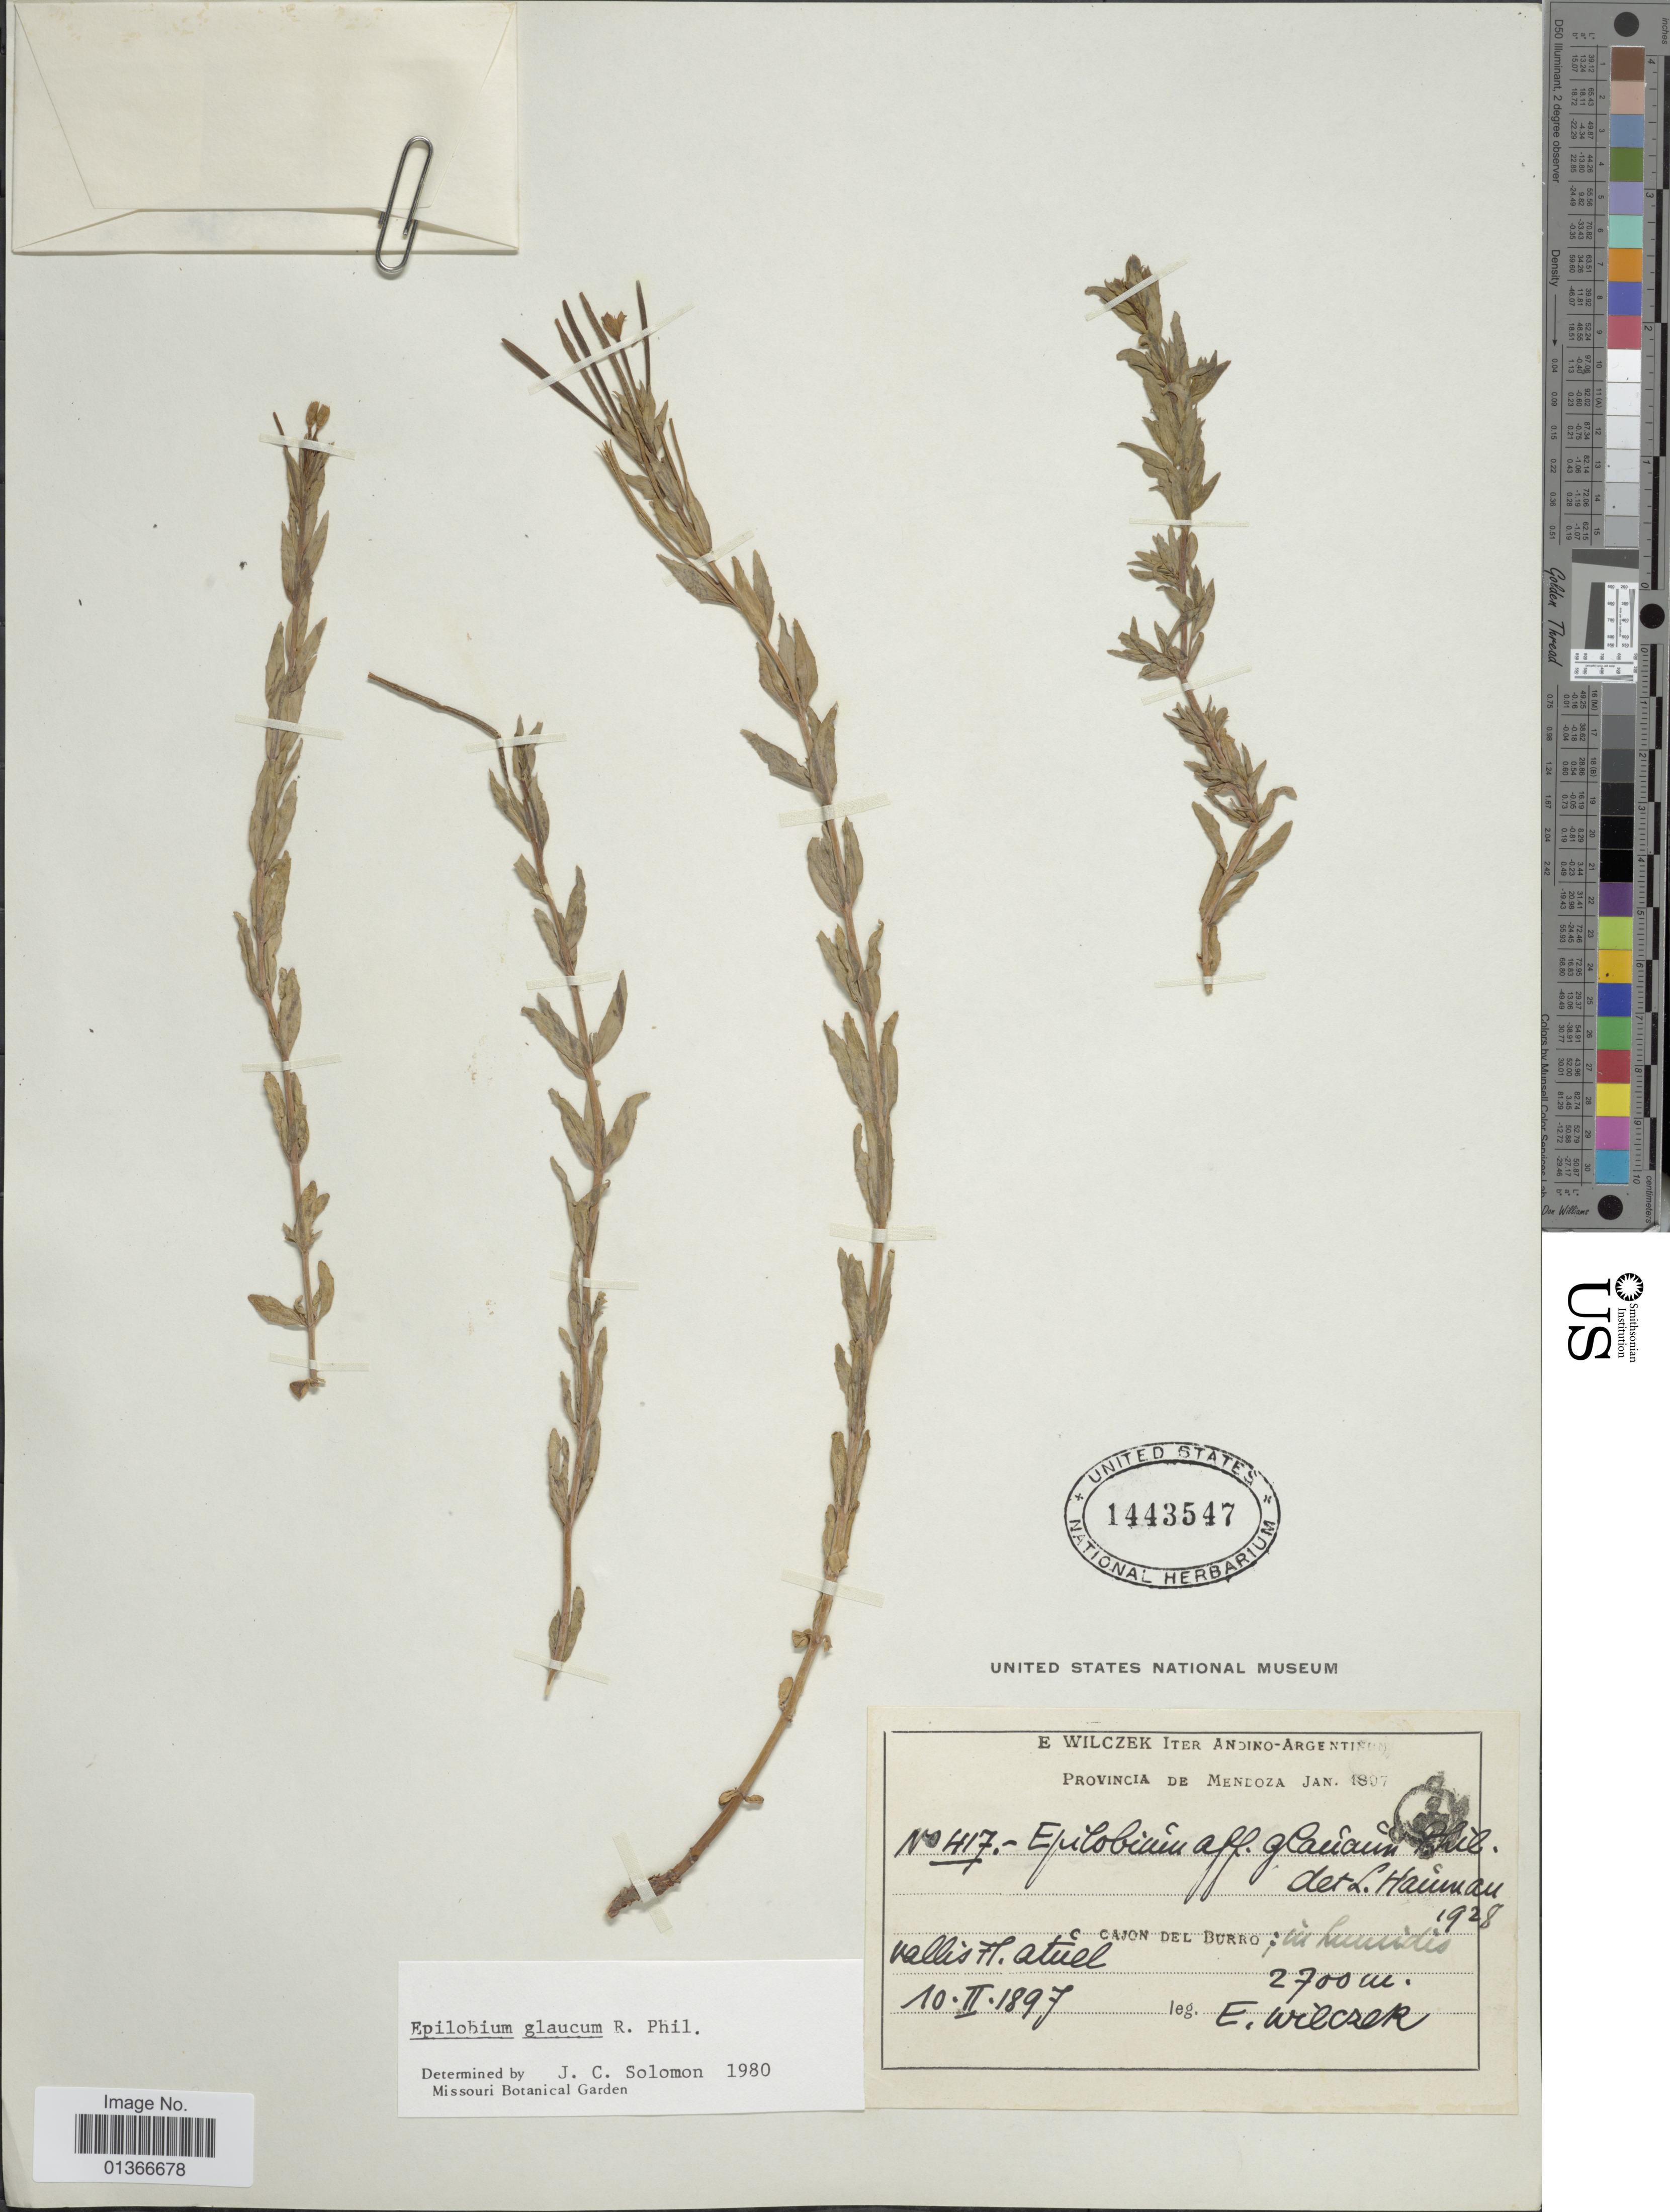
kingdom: Plantae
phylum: Tracheophyta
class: Magnoliopsida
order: Myrtales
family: Onagraceae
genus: Epilobium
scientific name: Epilobium glaucum Howell, nom. illeg.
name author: Howell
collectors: E. Wilczek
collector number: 417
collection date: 1897-02-10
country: Argentina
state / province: Mendoza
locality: Canon del Burro; in humidis.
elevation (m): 2700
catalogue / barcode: US 1443547